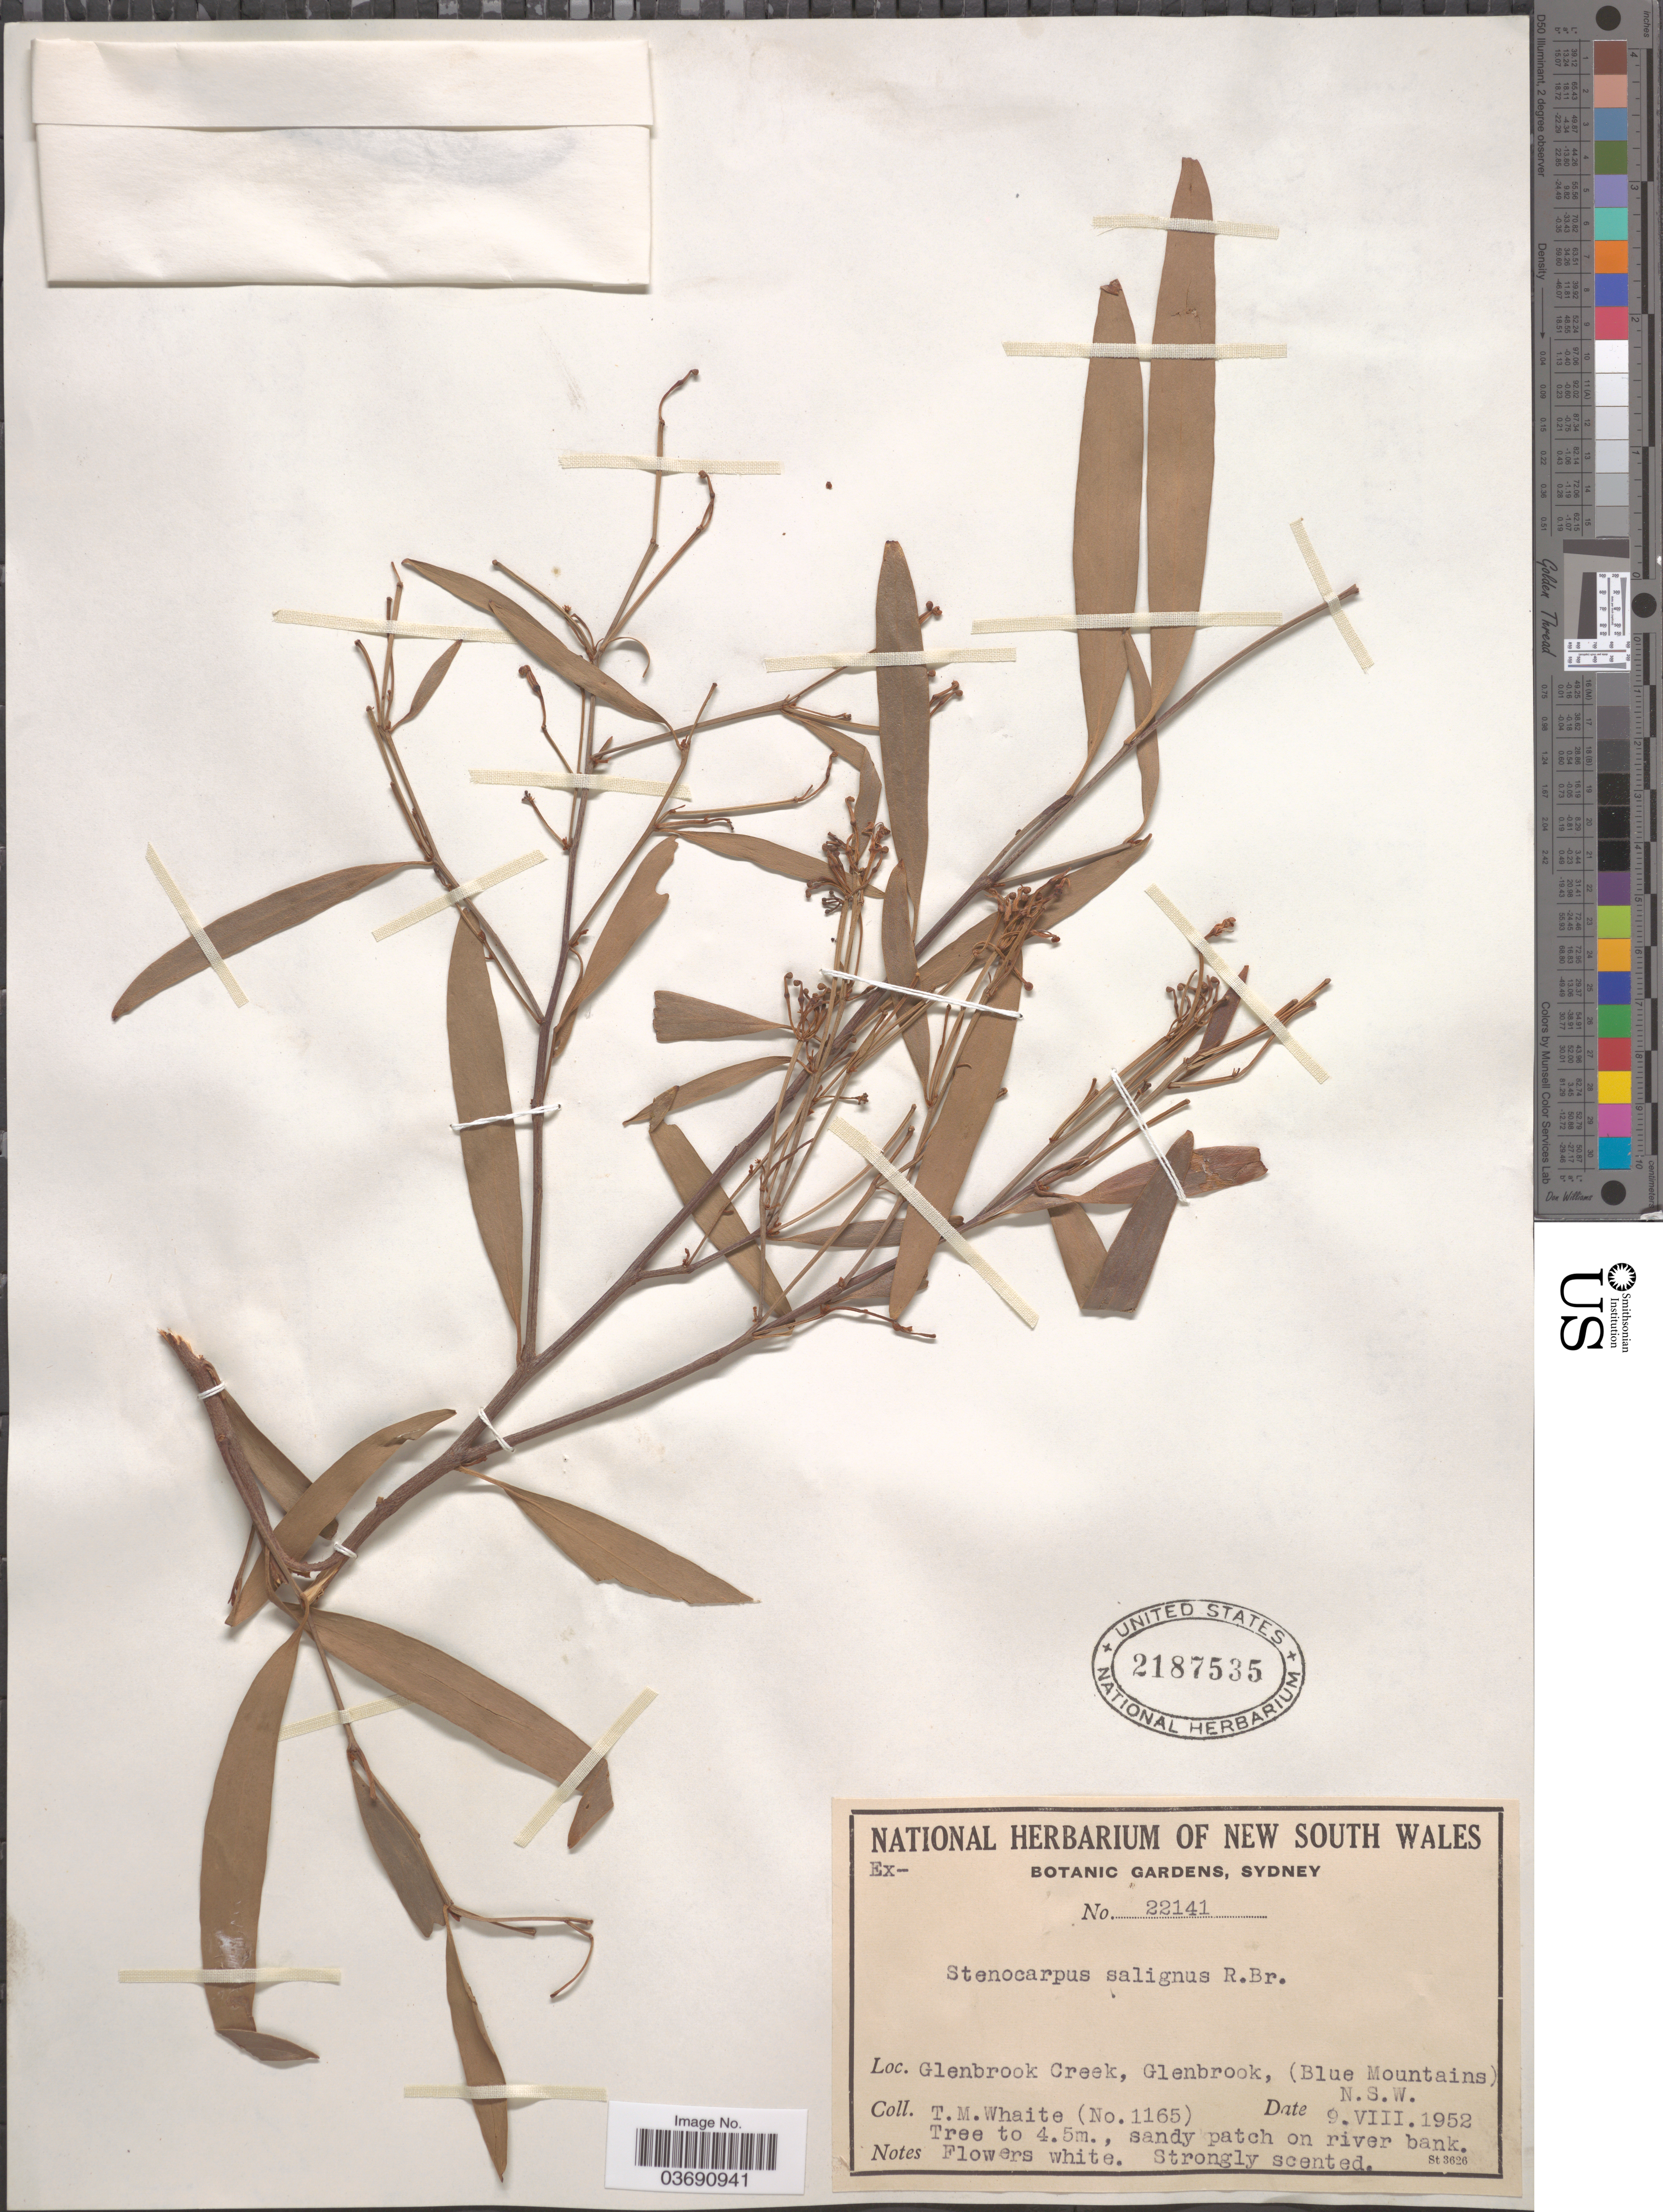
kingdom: Plantae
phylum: Tracheophyta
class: Magnoliopsida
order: Proteales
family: Proteaceae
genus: Stenocarpus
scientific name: Stenocarpus salignus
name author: R. Br.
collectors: T. Whaite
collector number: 1165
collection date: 1952-08-09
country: Australia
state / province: New South Wales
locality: Glenbrook Creek, Glenbrook, (Blue Mountains).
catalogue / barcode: US 2187535